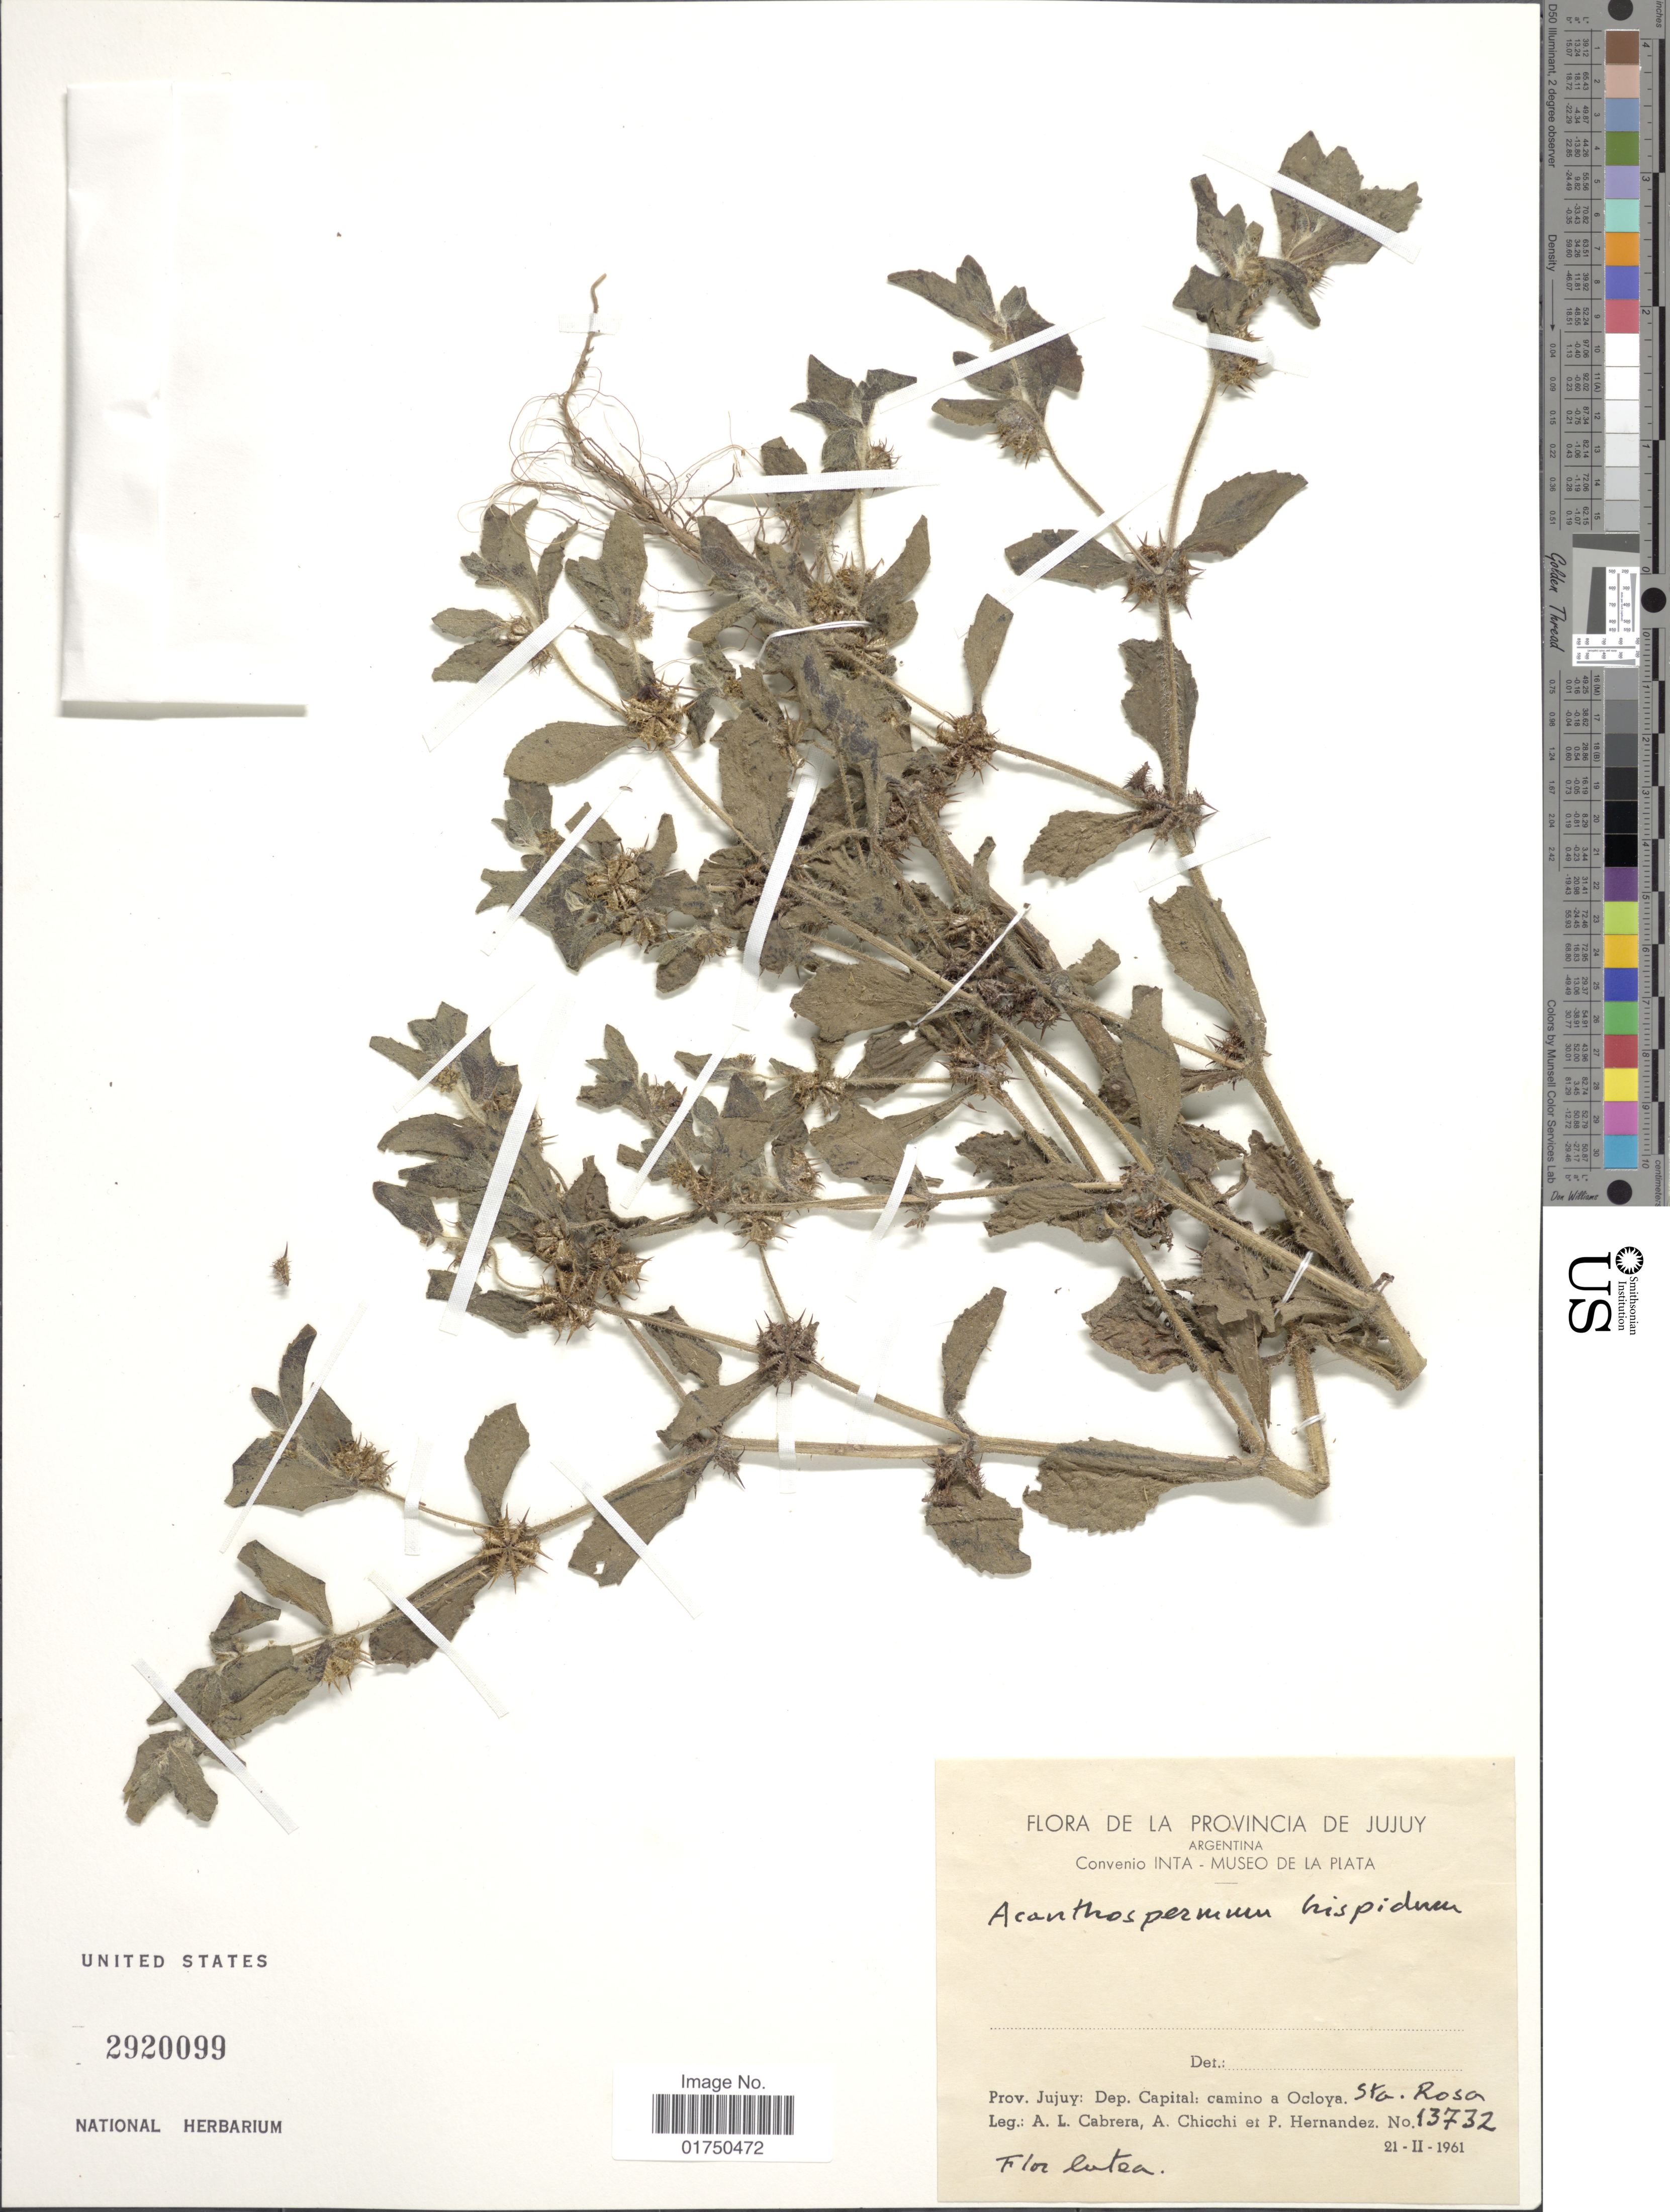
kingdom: Plantae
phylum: Tracheophyta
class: Magnoliopsida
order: Asterales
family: Asteraceae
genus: Acanthospermum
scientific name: Acanthospermum hispidum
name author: DC.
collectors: A. L. Cabrera, A. Chicchi & P. Hernandez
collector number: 13732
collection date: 1961-02-21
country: Argentina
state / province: Jujuy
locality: Prov. Jujuy: Dep. Capital: camino a Ocloya. Sta. Rosa.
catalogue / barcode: US 2920099